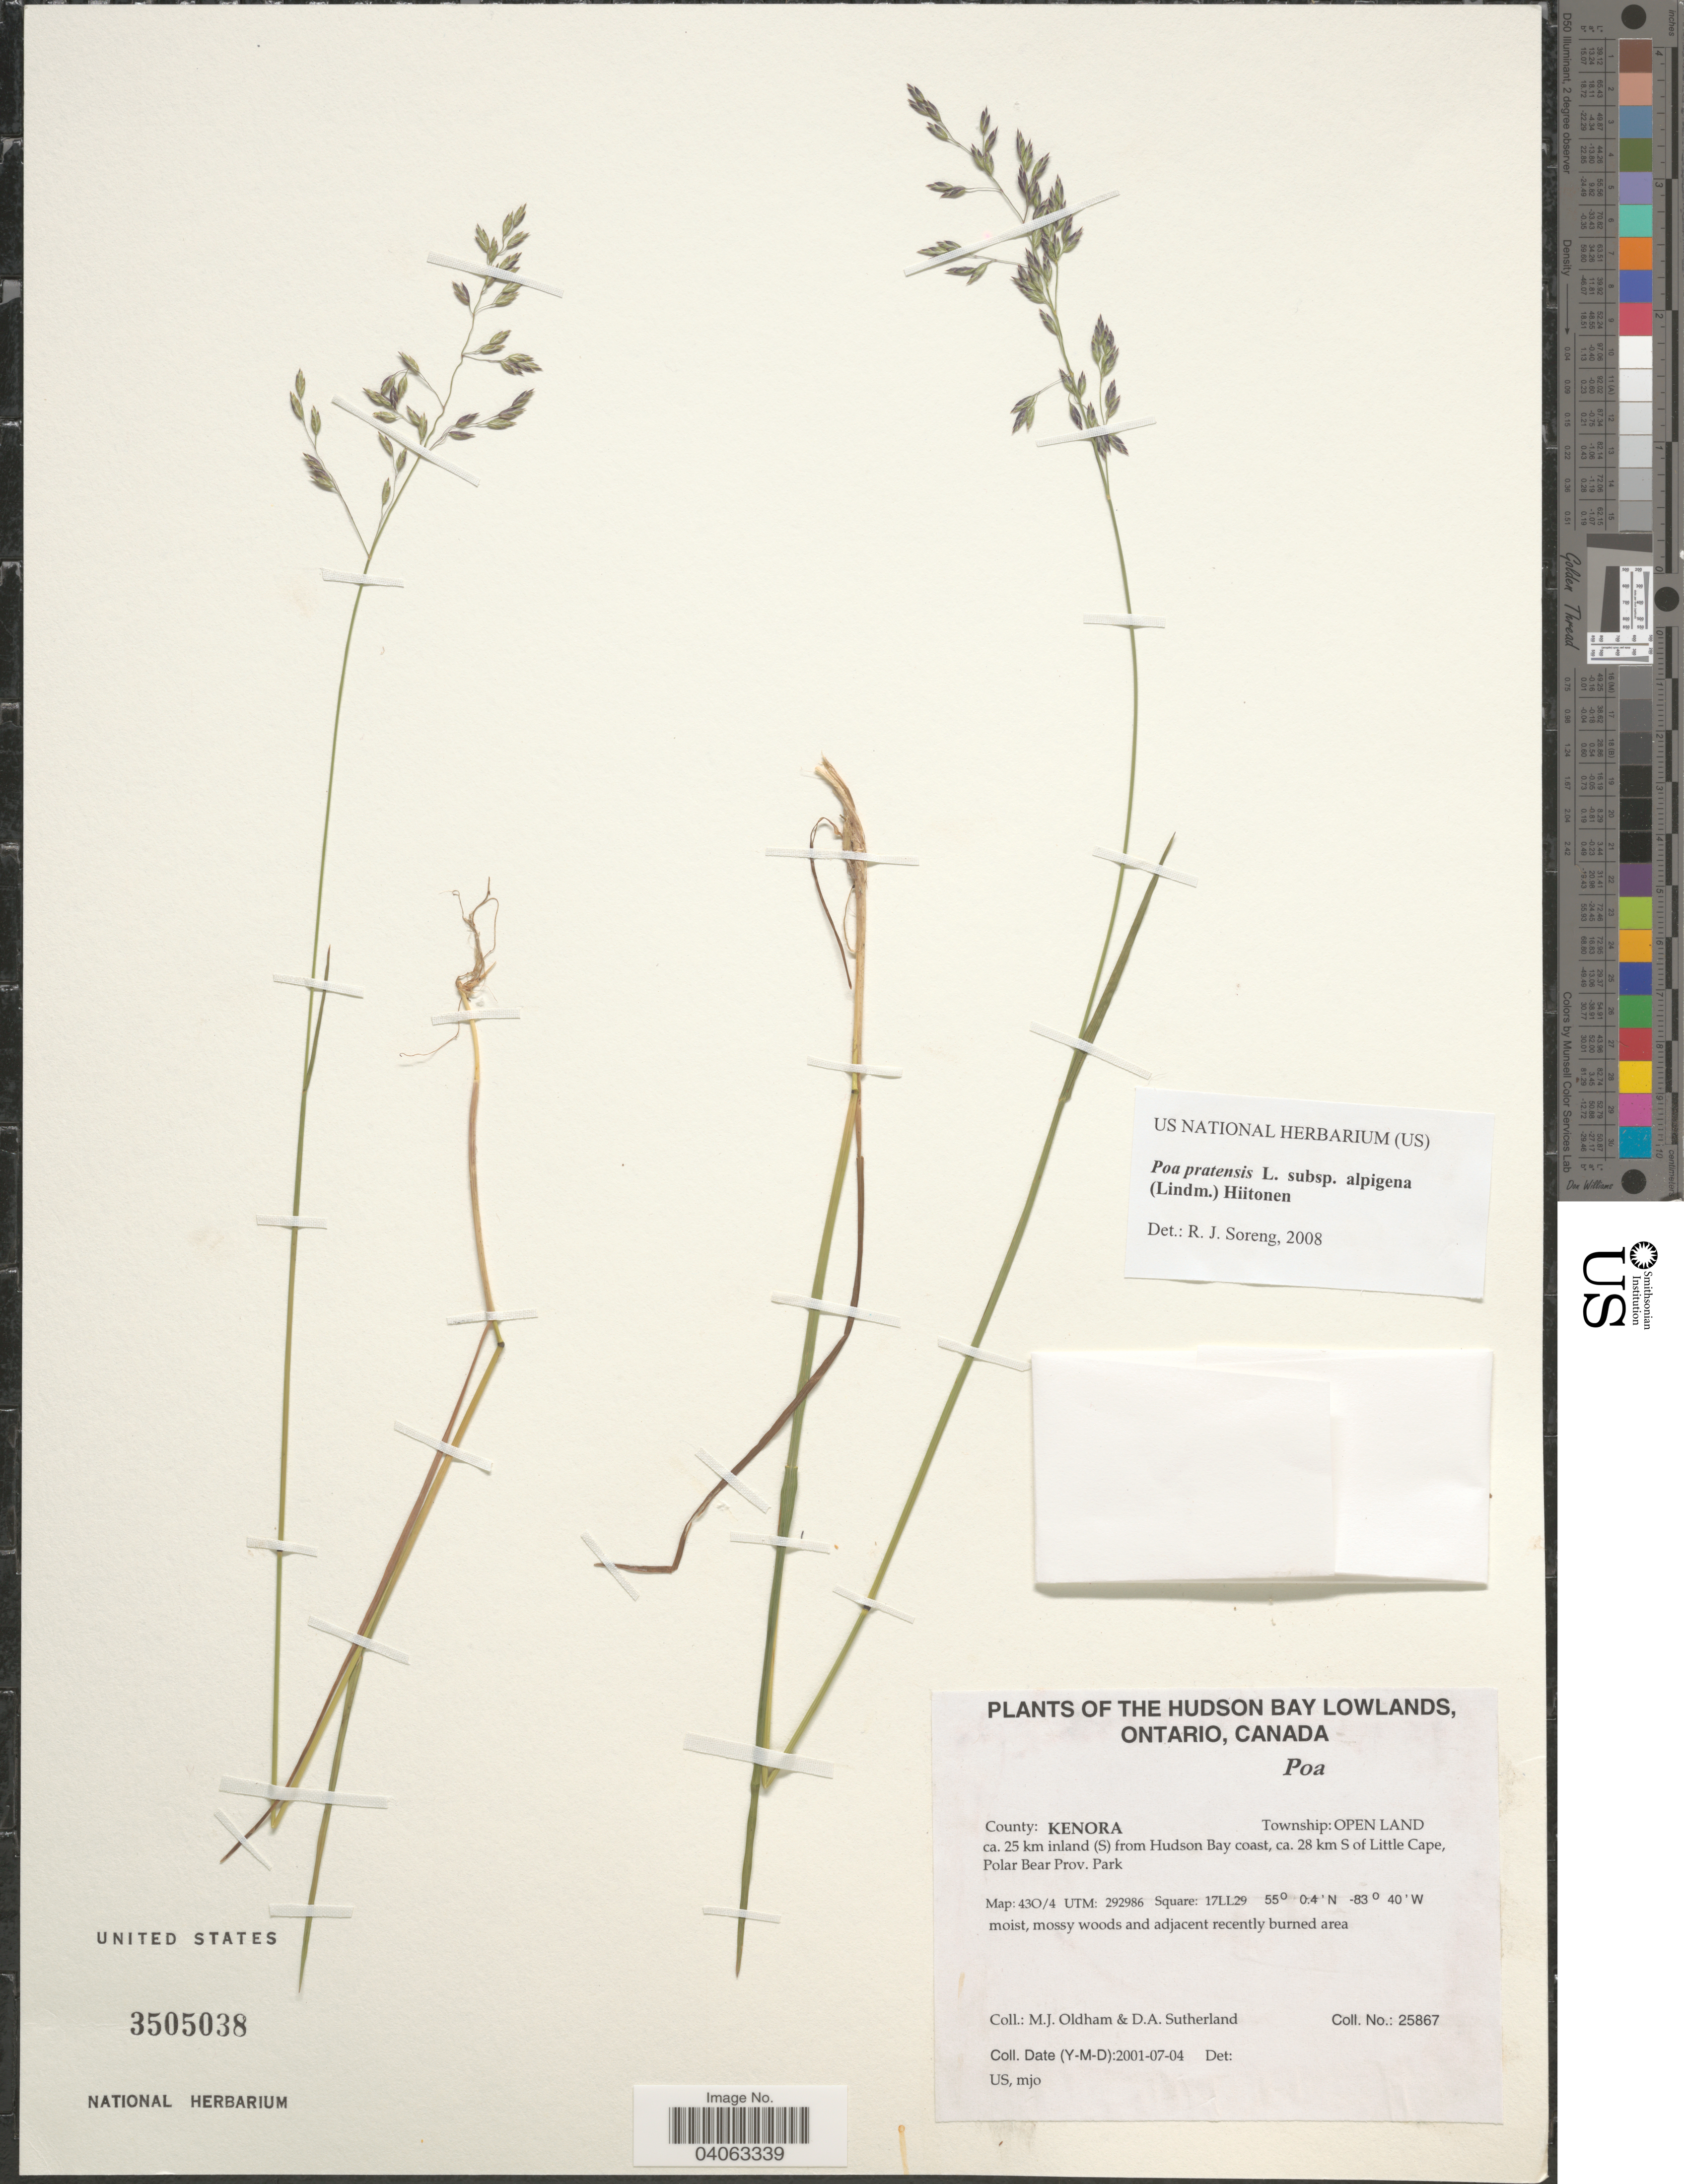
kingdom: Plantae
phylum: Tracheophyta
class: Liliopsida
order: Poales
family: Poaceae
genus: Poa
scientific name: Poa pratensis subsp. alpigena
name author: (Lindm.) Hiitonen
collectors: M. Oldham & D. Sutherland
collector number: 25867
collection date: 2001-07-04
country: Canada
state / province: Ontario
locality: The Hudson Bay Lowlands. County: Kenora. Township: Open Land ca. 25 km inland (S) from Hudson Bay coast, ca. 28 km S of Little Cape, Polar Bear Prov. Park. Map: 43O/4 UTM: 292986 Square: 17LL29.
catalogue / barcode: US 3505038